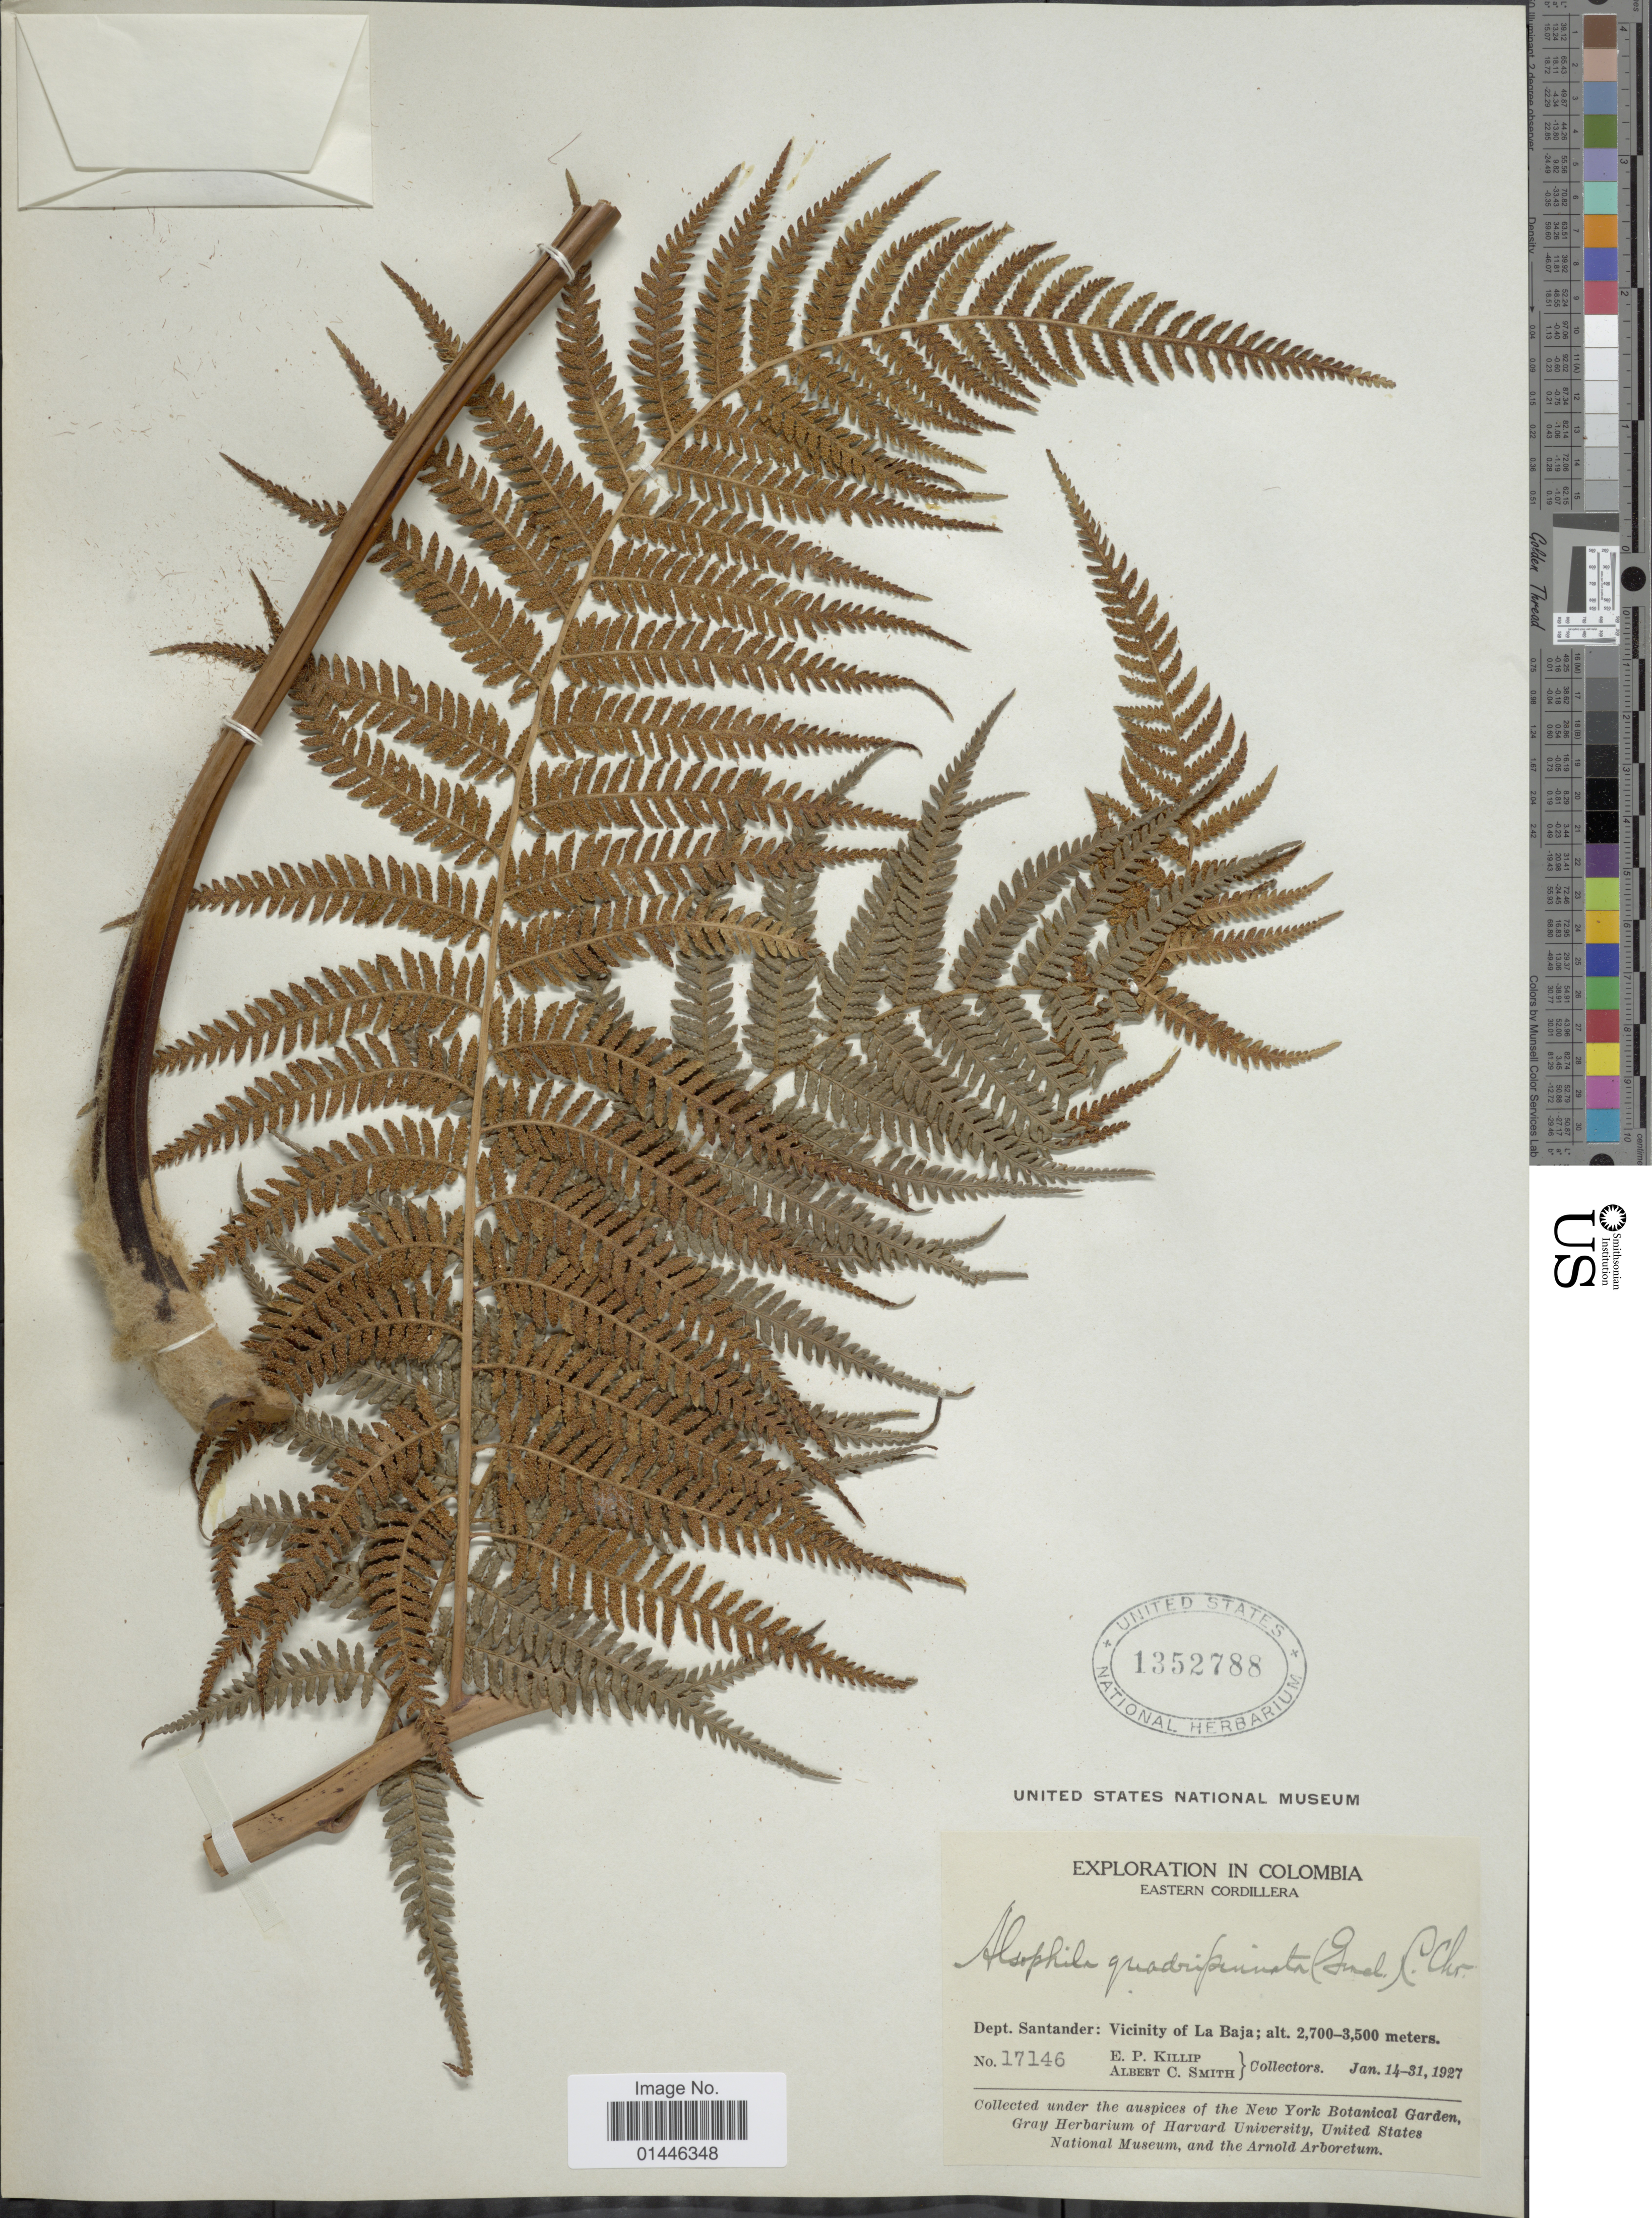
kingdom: Plantae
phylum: Tracheophyta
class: Polypodiopsida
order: Cyatheales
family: Dicksoniaceae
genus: Lophosoria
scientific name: Lophosoria quadripinnata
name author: (J.F. Gmel.) C. Chr.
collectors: E. P. Killip & A. C. Smith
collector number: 17146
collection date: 1927-01-14/1927-01-31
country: Colombia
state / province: Santander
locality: Vicinity of La Baja. Eastern Cordillera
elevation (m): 2700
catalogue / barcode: US 1352788